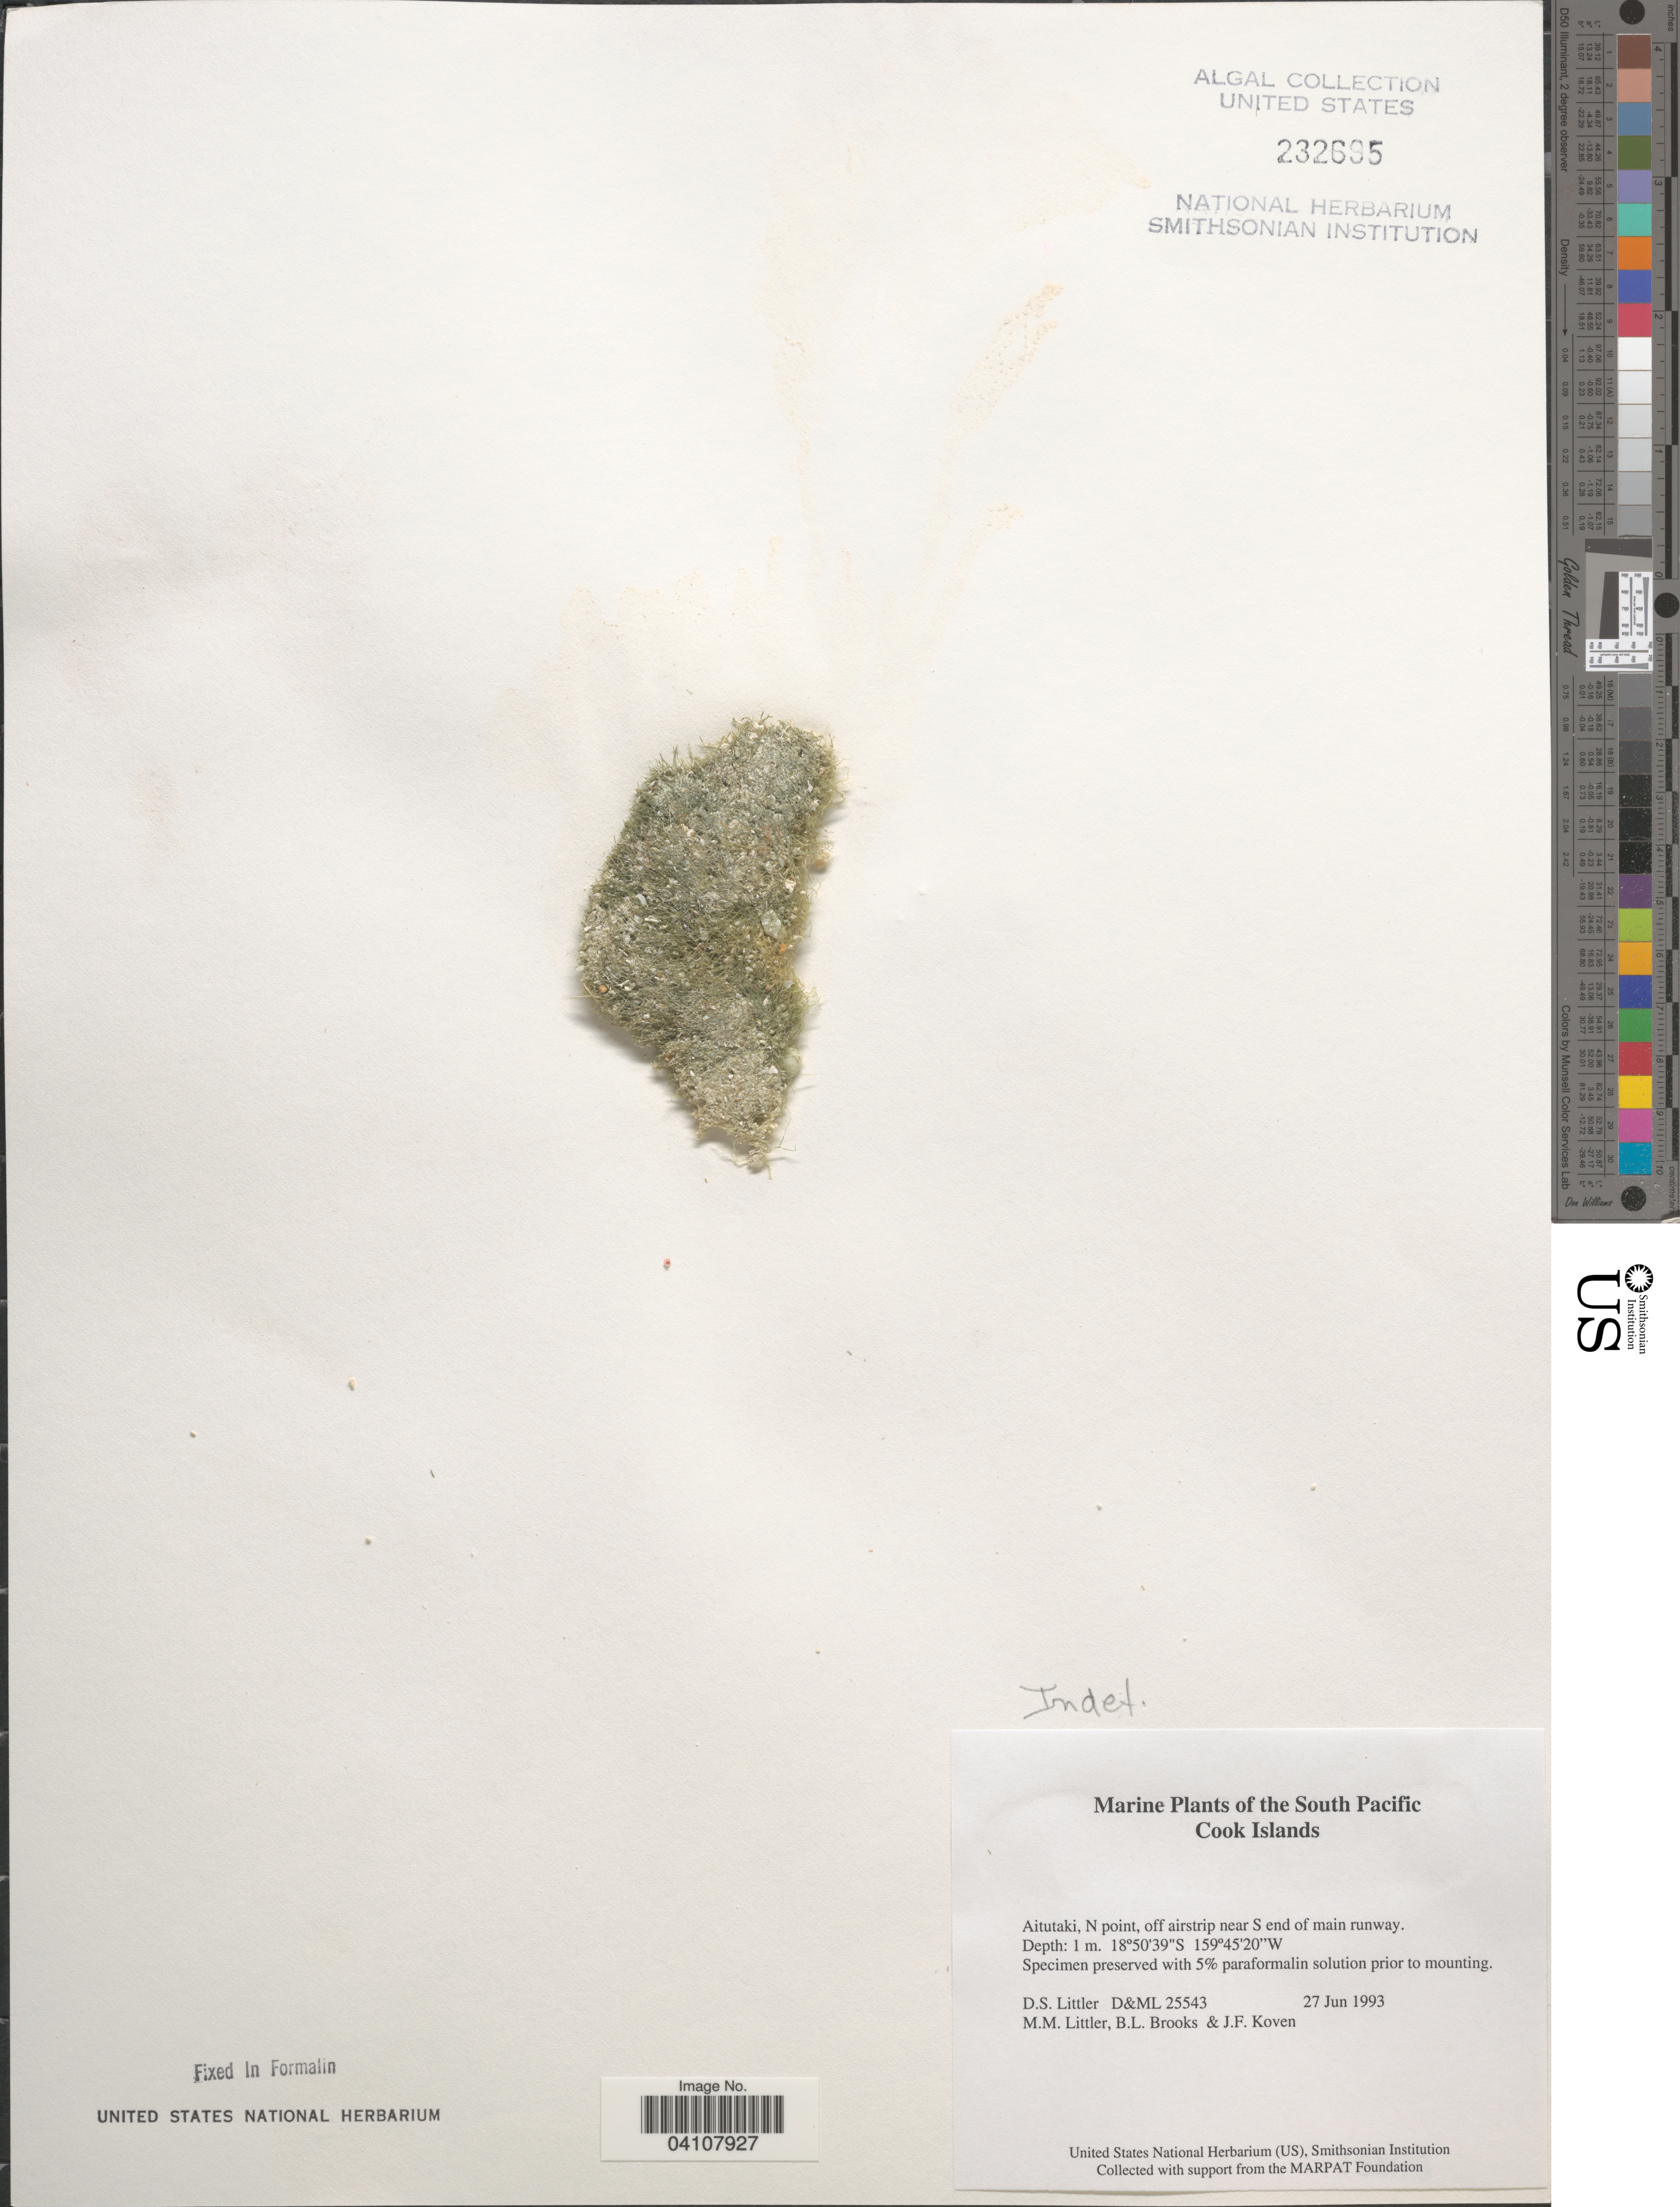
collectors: D. S. Littler, B. Brooks & J. Koven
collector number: D&ML25543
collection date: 1993-06-27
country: Cook Islands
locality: The South Pacific. Aitutaki, N point, off airstrip near S end of main runway.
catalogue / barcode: US 232695